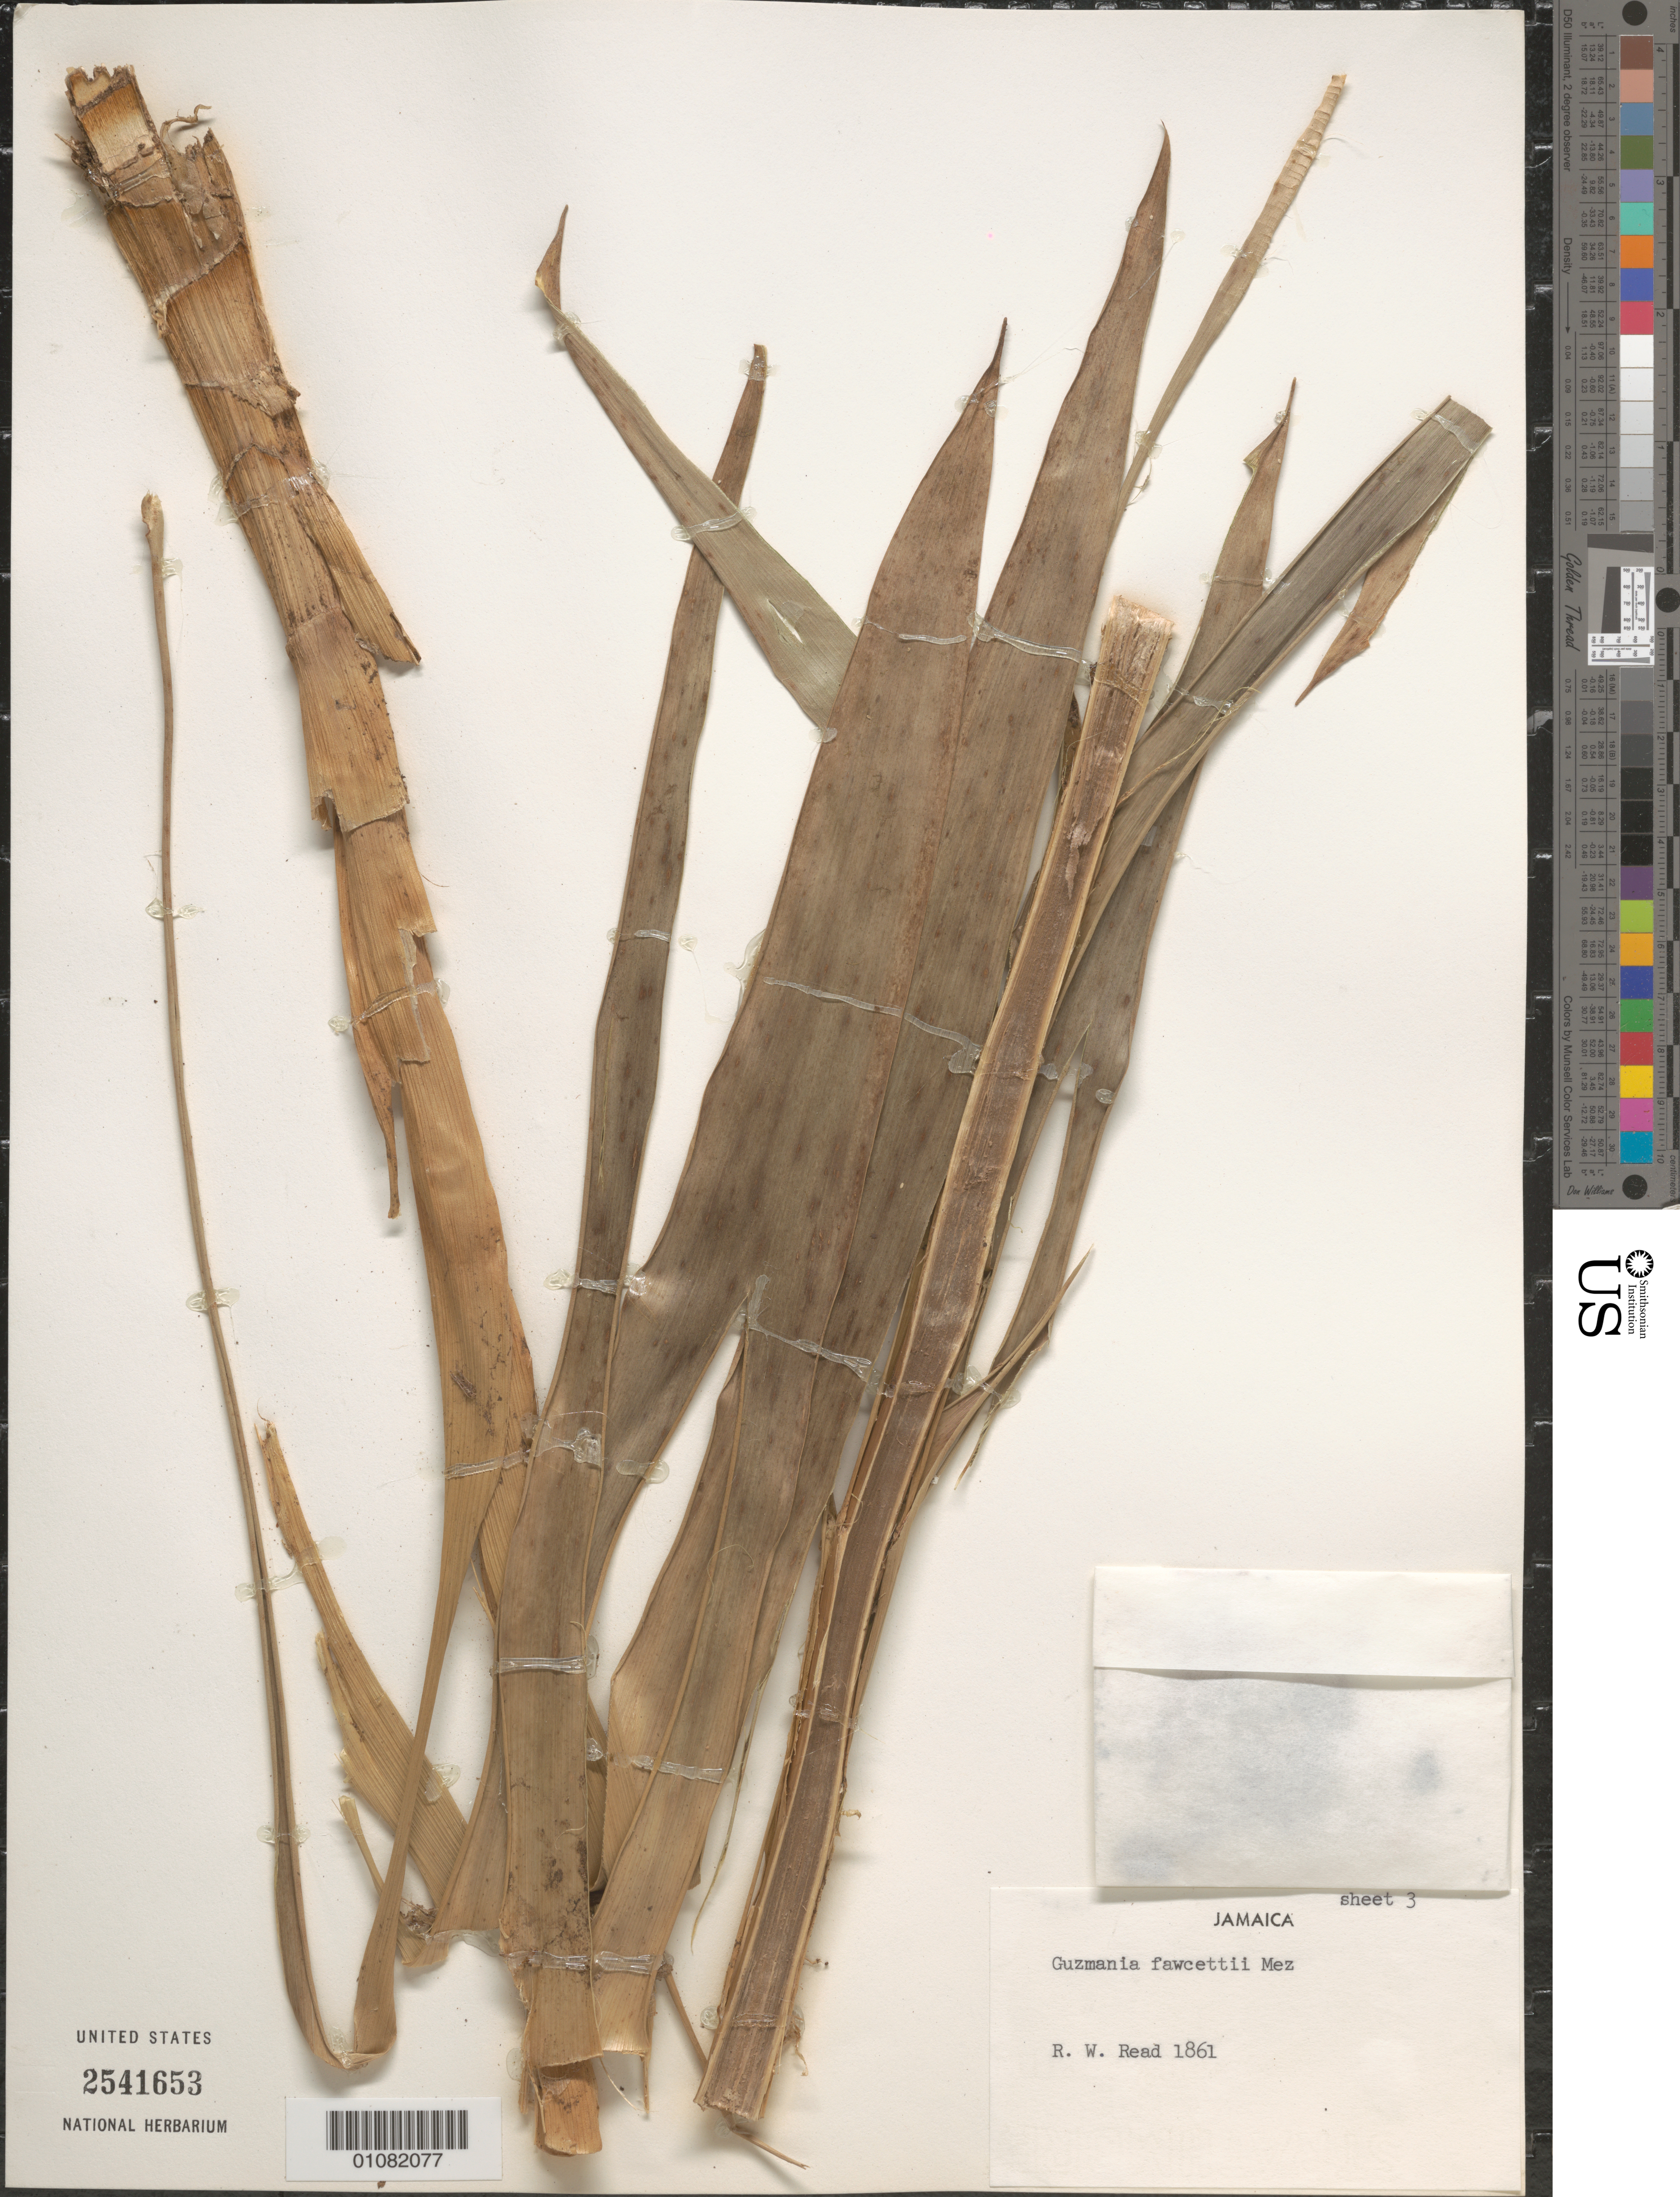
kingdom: Plantae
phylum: Tracheophyta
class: Liliopsida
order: Poales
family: Bromeliaceae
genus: Guzmania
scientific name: Guzmania fawcettii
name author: Mez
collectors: R. W. Read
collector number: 1861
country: Jamaica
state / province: Portland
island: Jamaica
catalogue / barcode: US 2541653